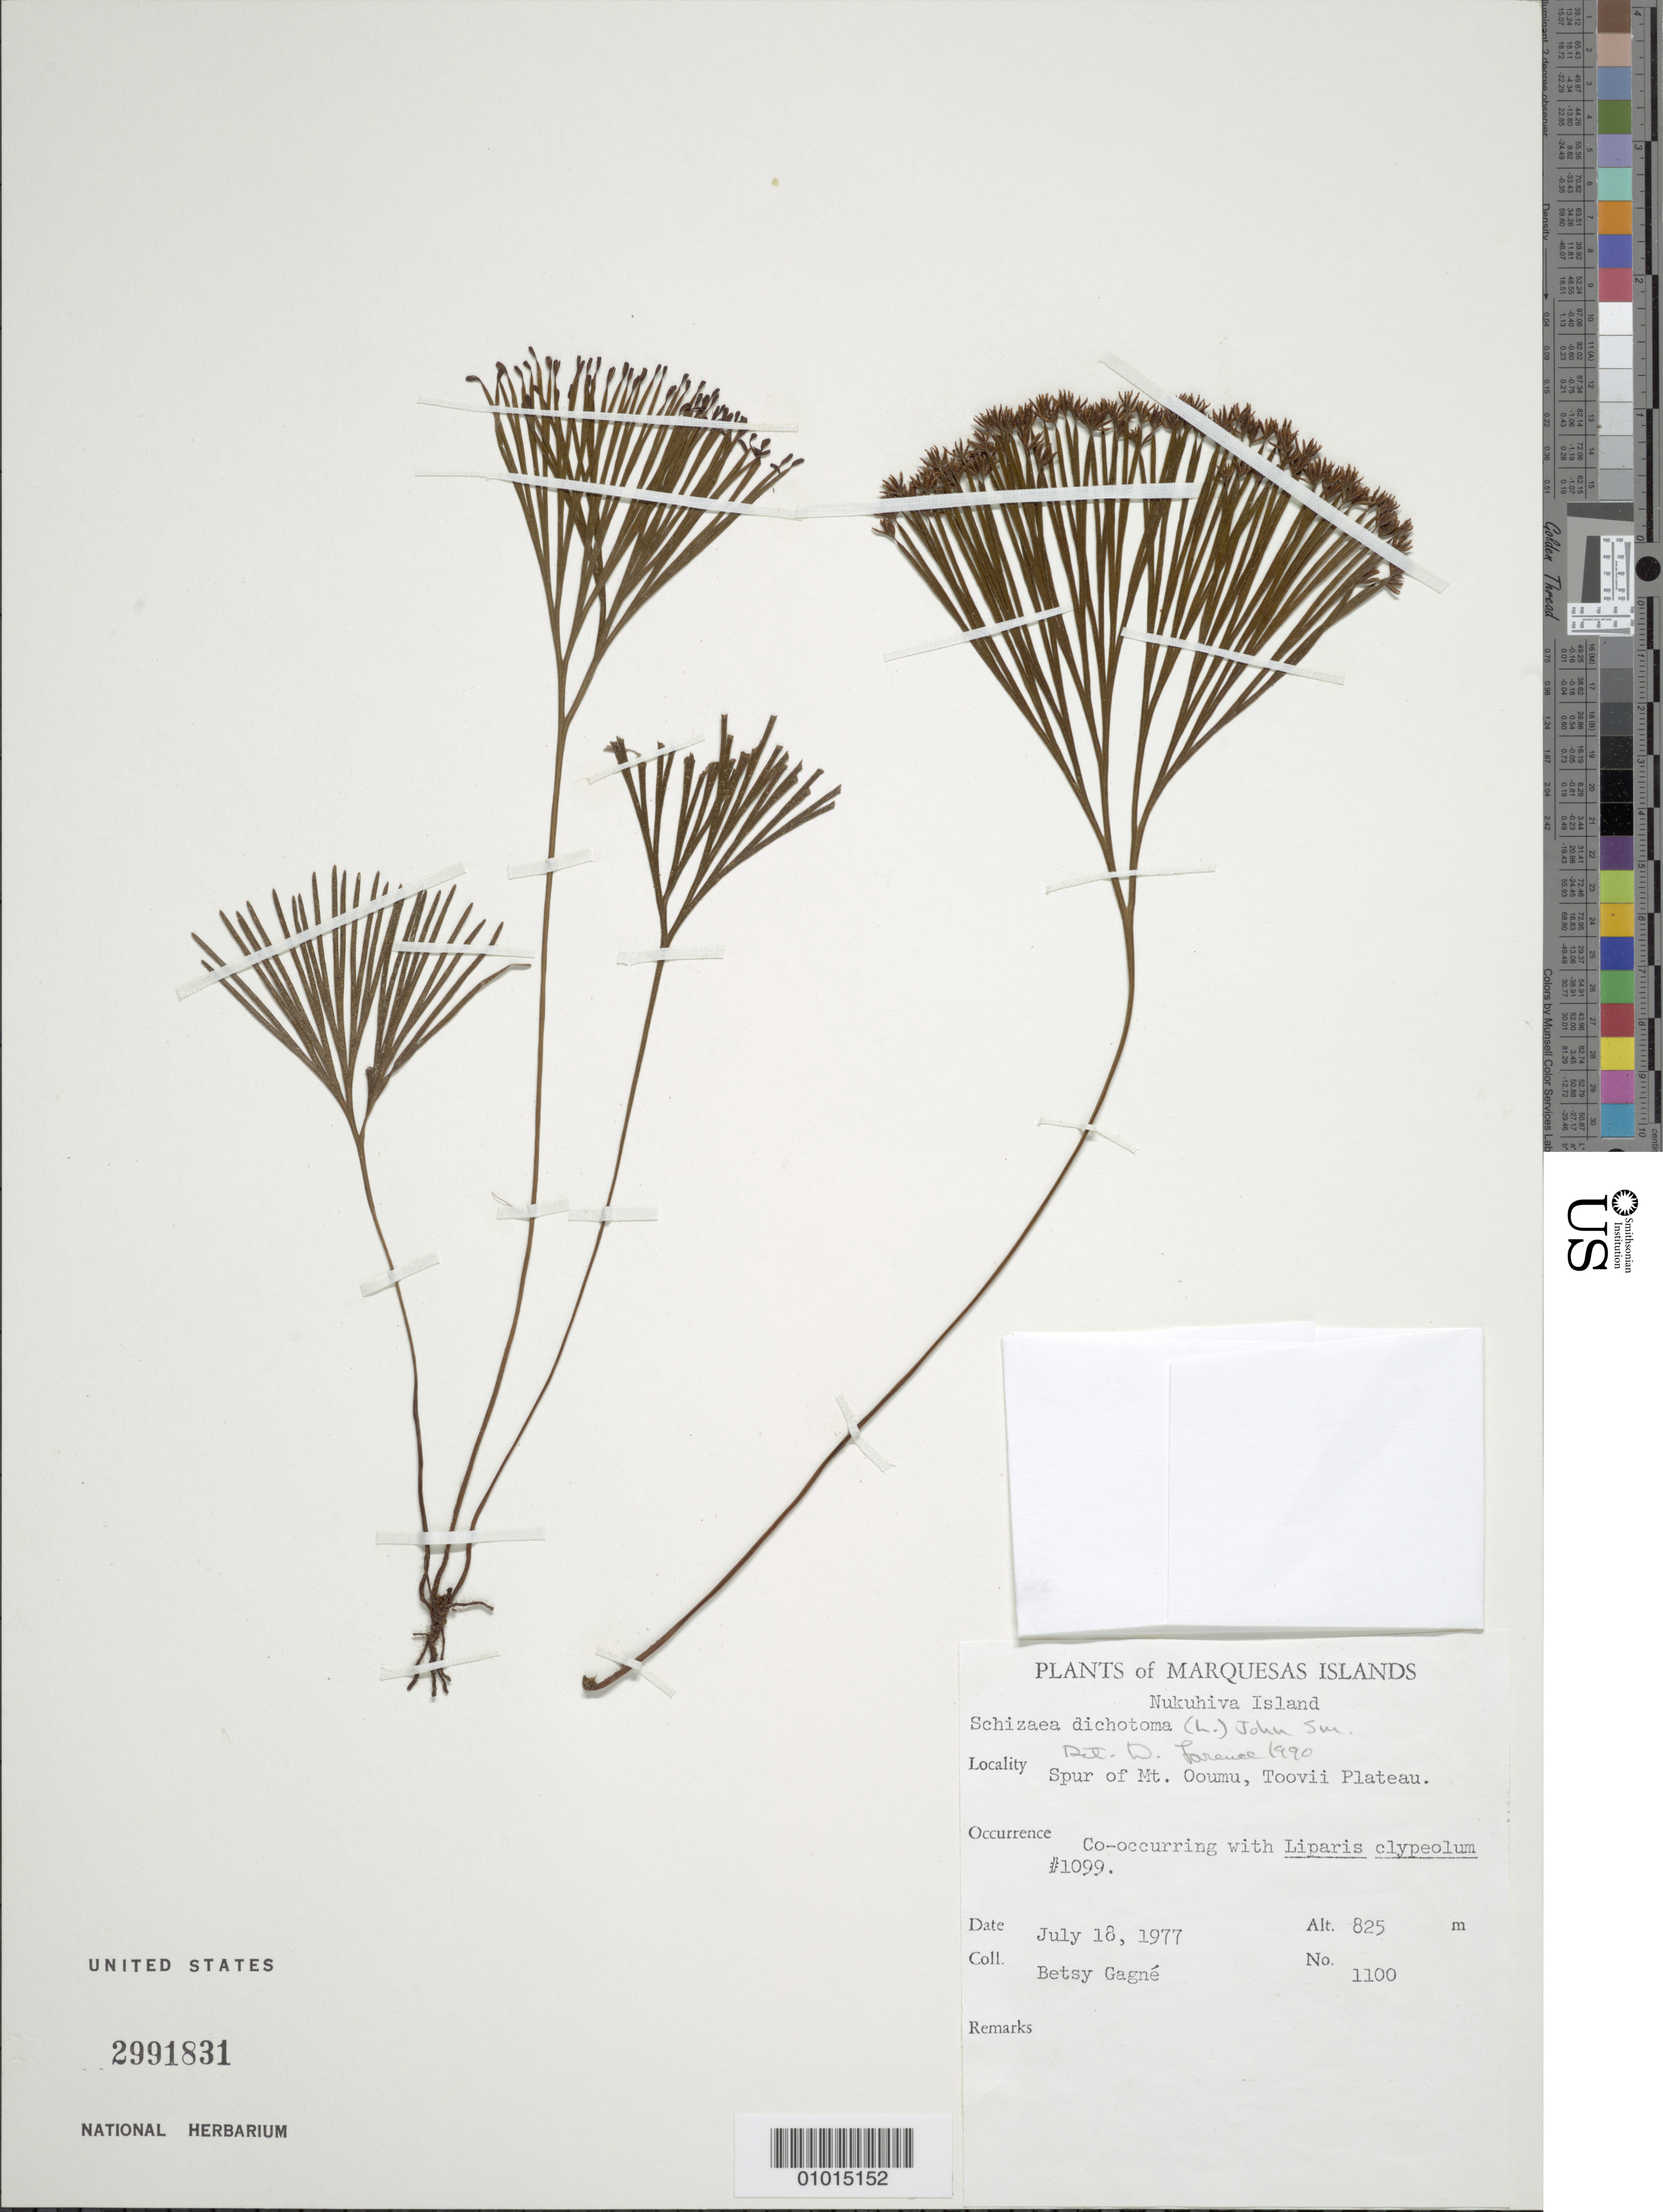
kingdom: Plantae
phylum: Tracheophyta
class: Polypodiopsida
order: Schizaeales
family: Schizaeaceae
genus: Schizaea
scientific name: Schizaea dichotoma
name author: (L.) J. Sm.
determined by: Lorence, David H., (PTBG), National Tropical Botanical Garden (UNITED STATES)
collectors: B. H. Gagné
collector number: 1100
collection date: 1977-07-16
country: French Polynesia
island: Nuku Hiva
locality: Toovii Plateau, spur of Mt. Ooumu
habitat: Co-occurring with Liparis clypeolum # 1099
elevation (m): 825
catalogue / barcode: US 2991831